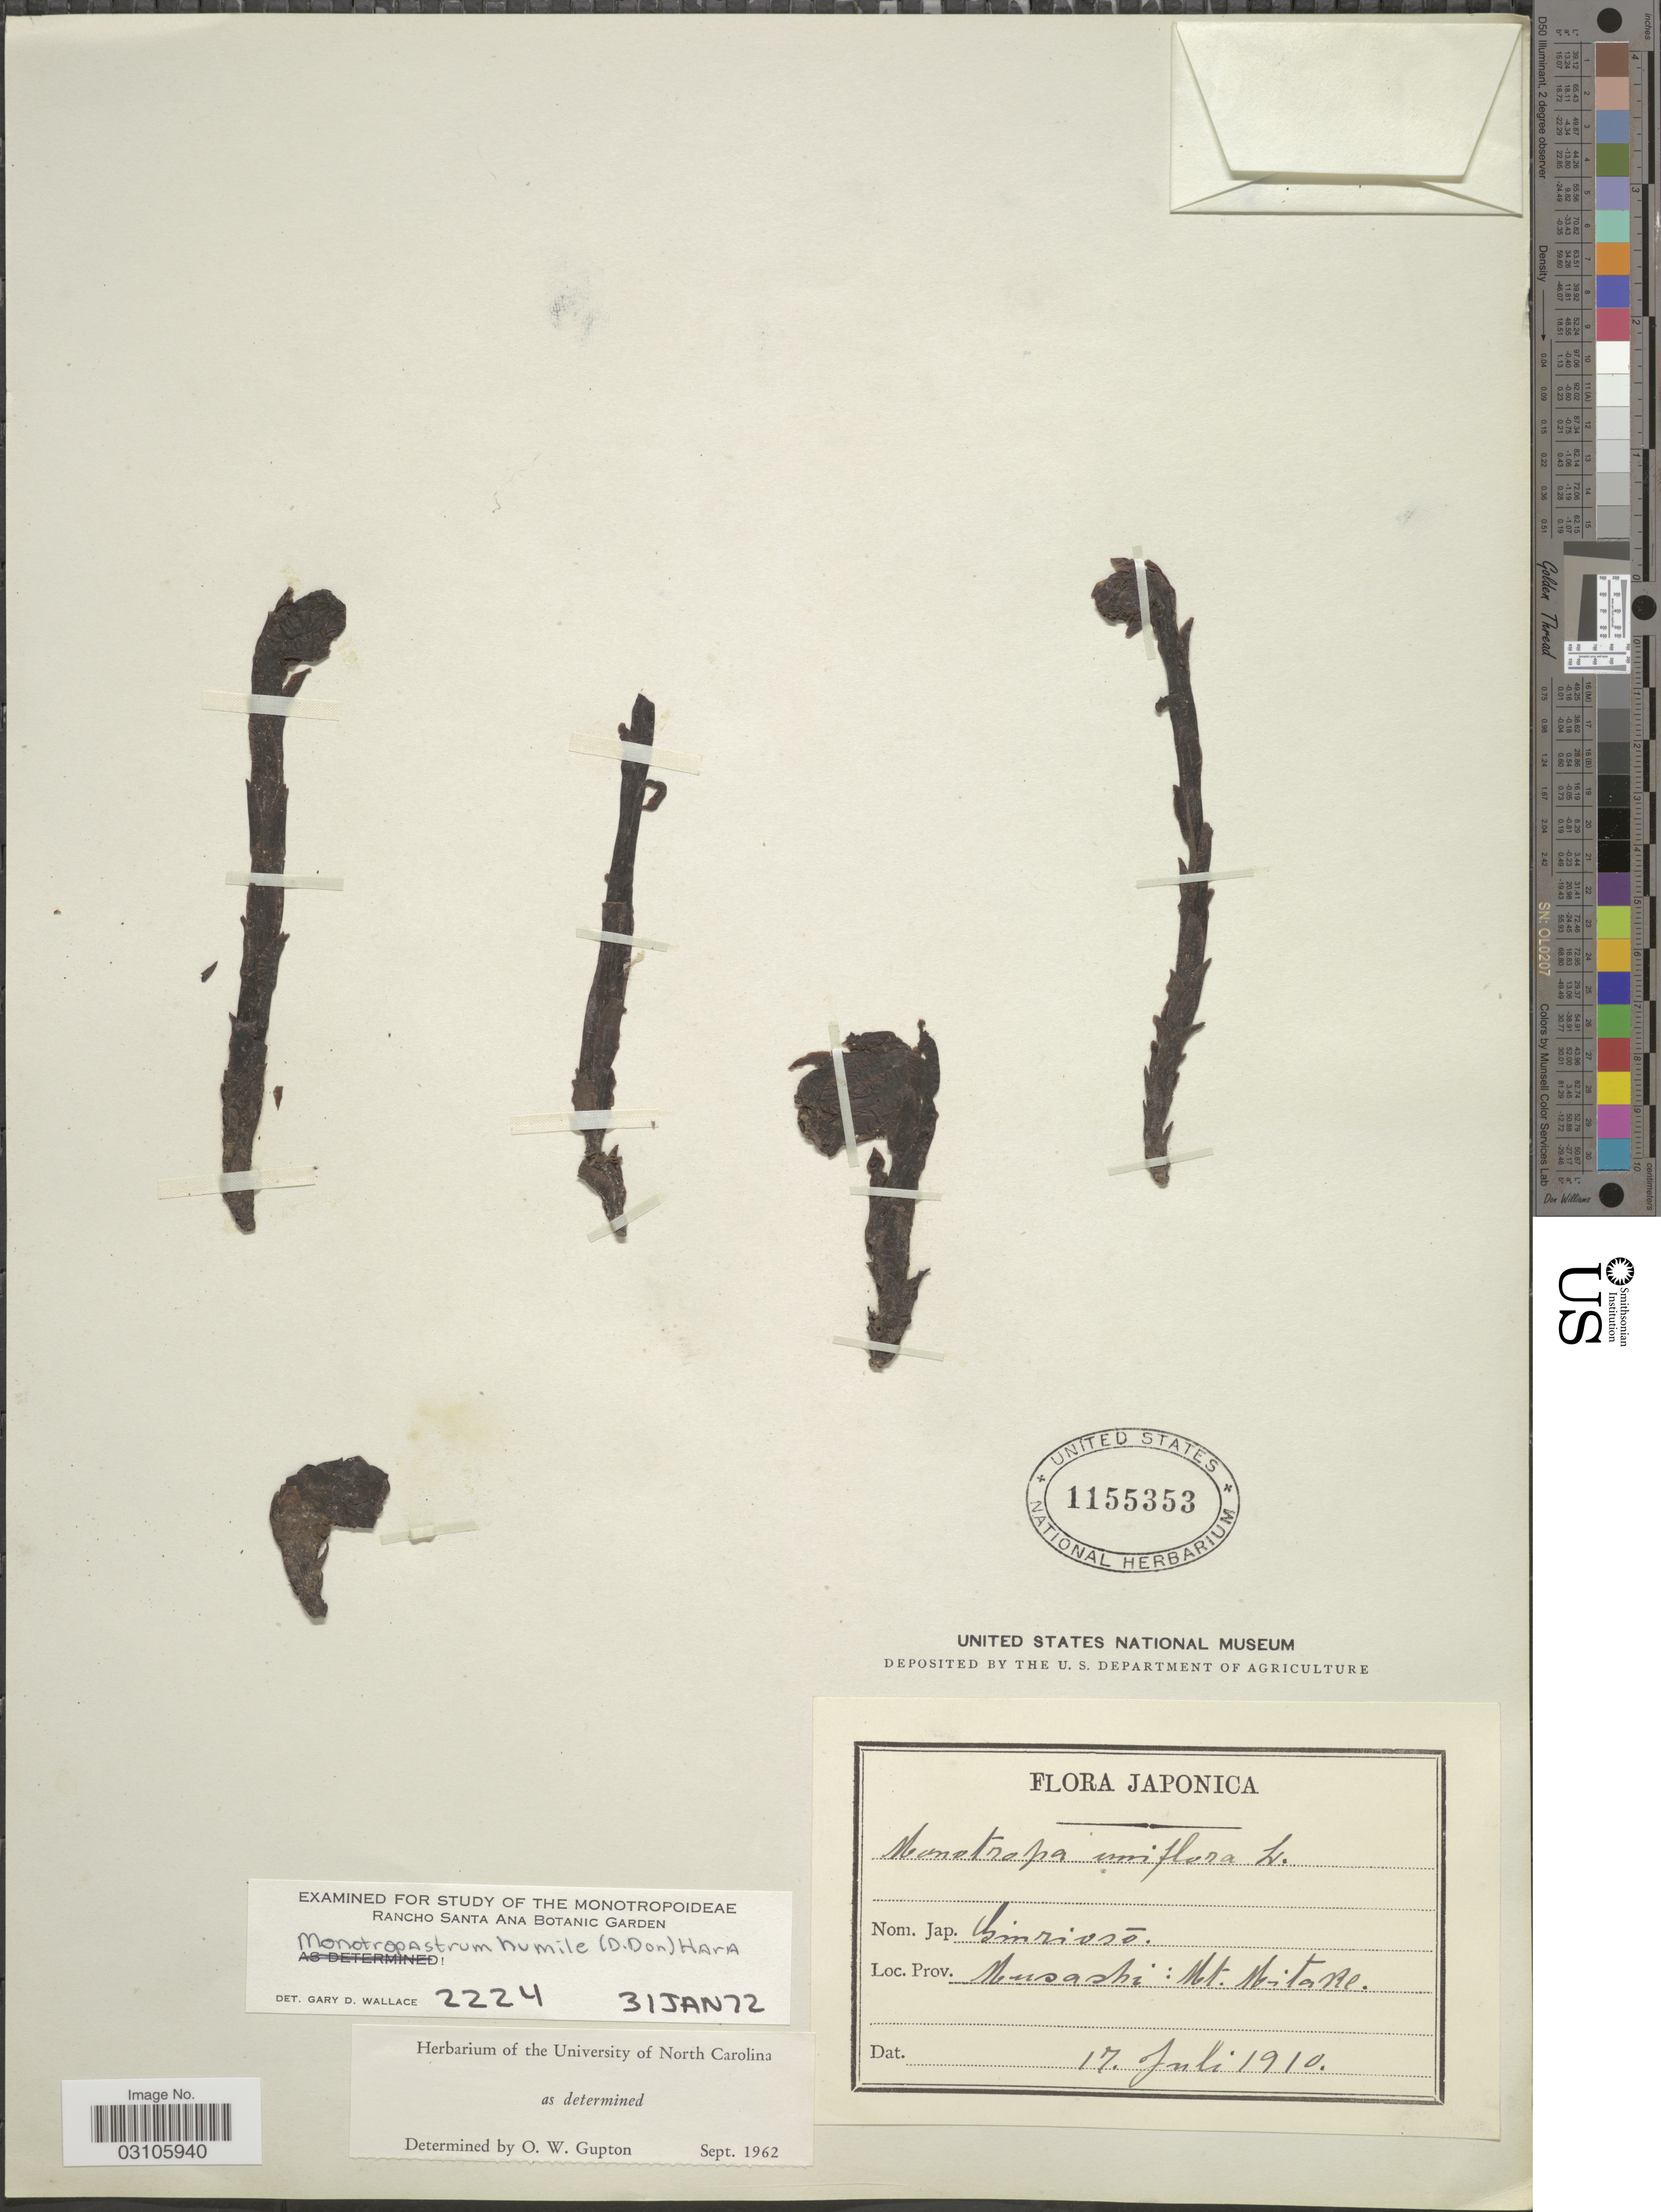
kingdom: Plantae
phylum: Tracheophyta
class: Magnoliopsida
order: Ericales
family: Ericaceae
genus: Monotropastrum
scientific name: Monotropastrum humile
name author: (D. Don) H. Hara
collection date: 1910-07-17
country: Japan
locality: Musashi: Mt. Mitake.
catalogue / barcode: US 1155353